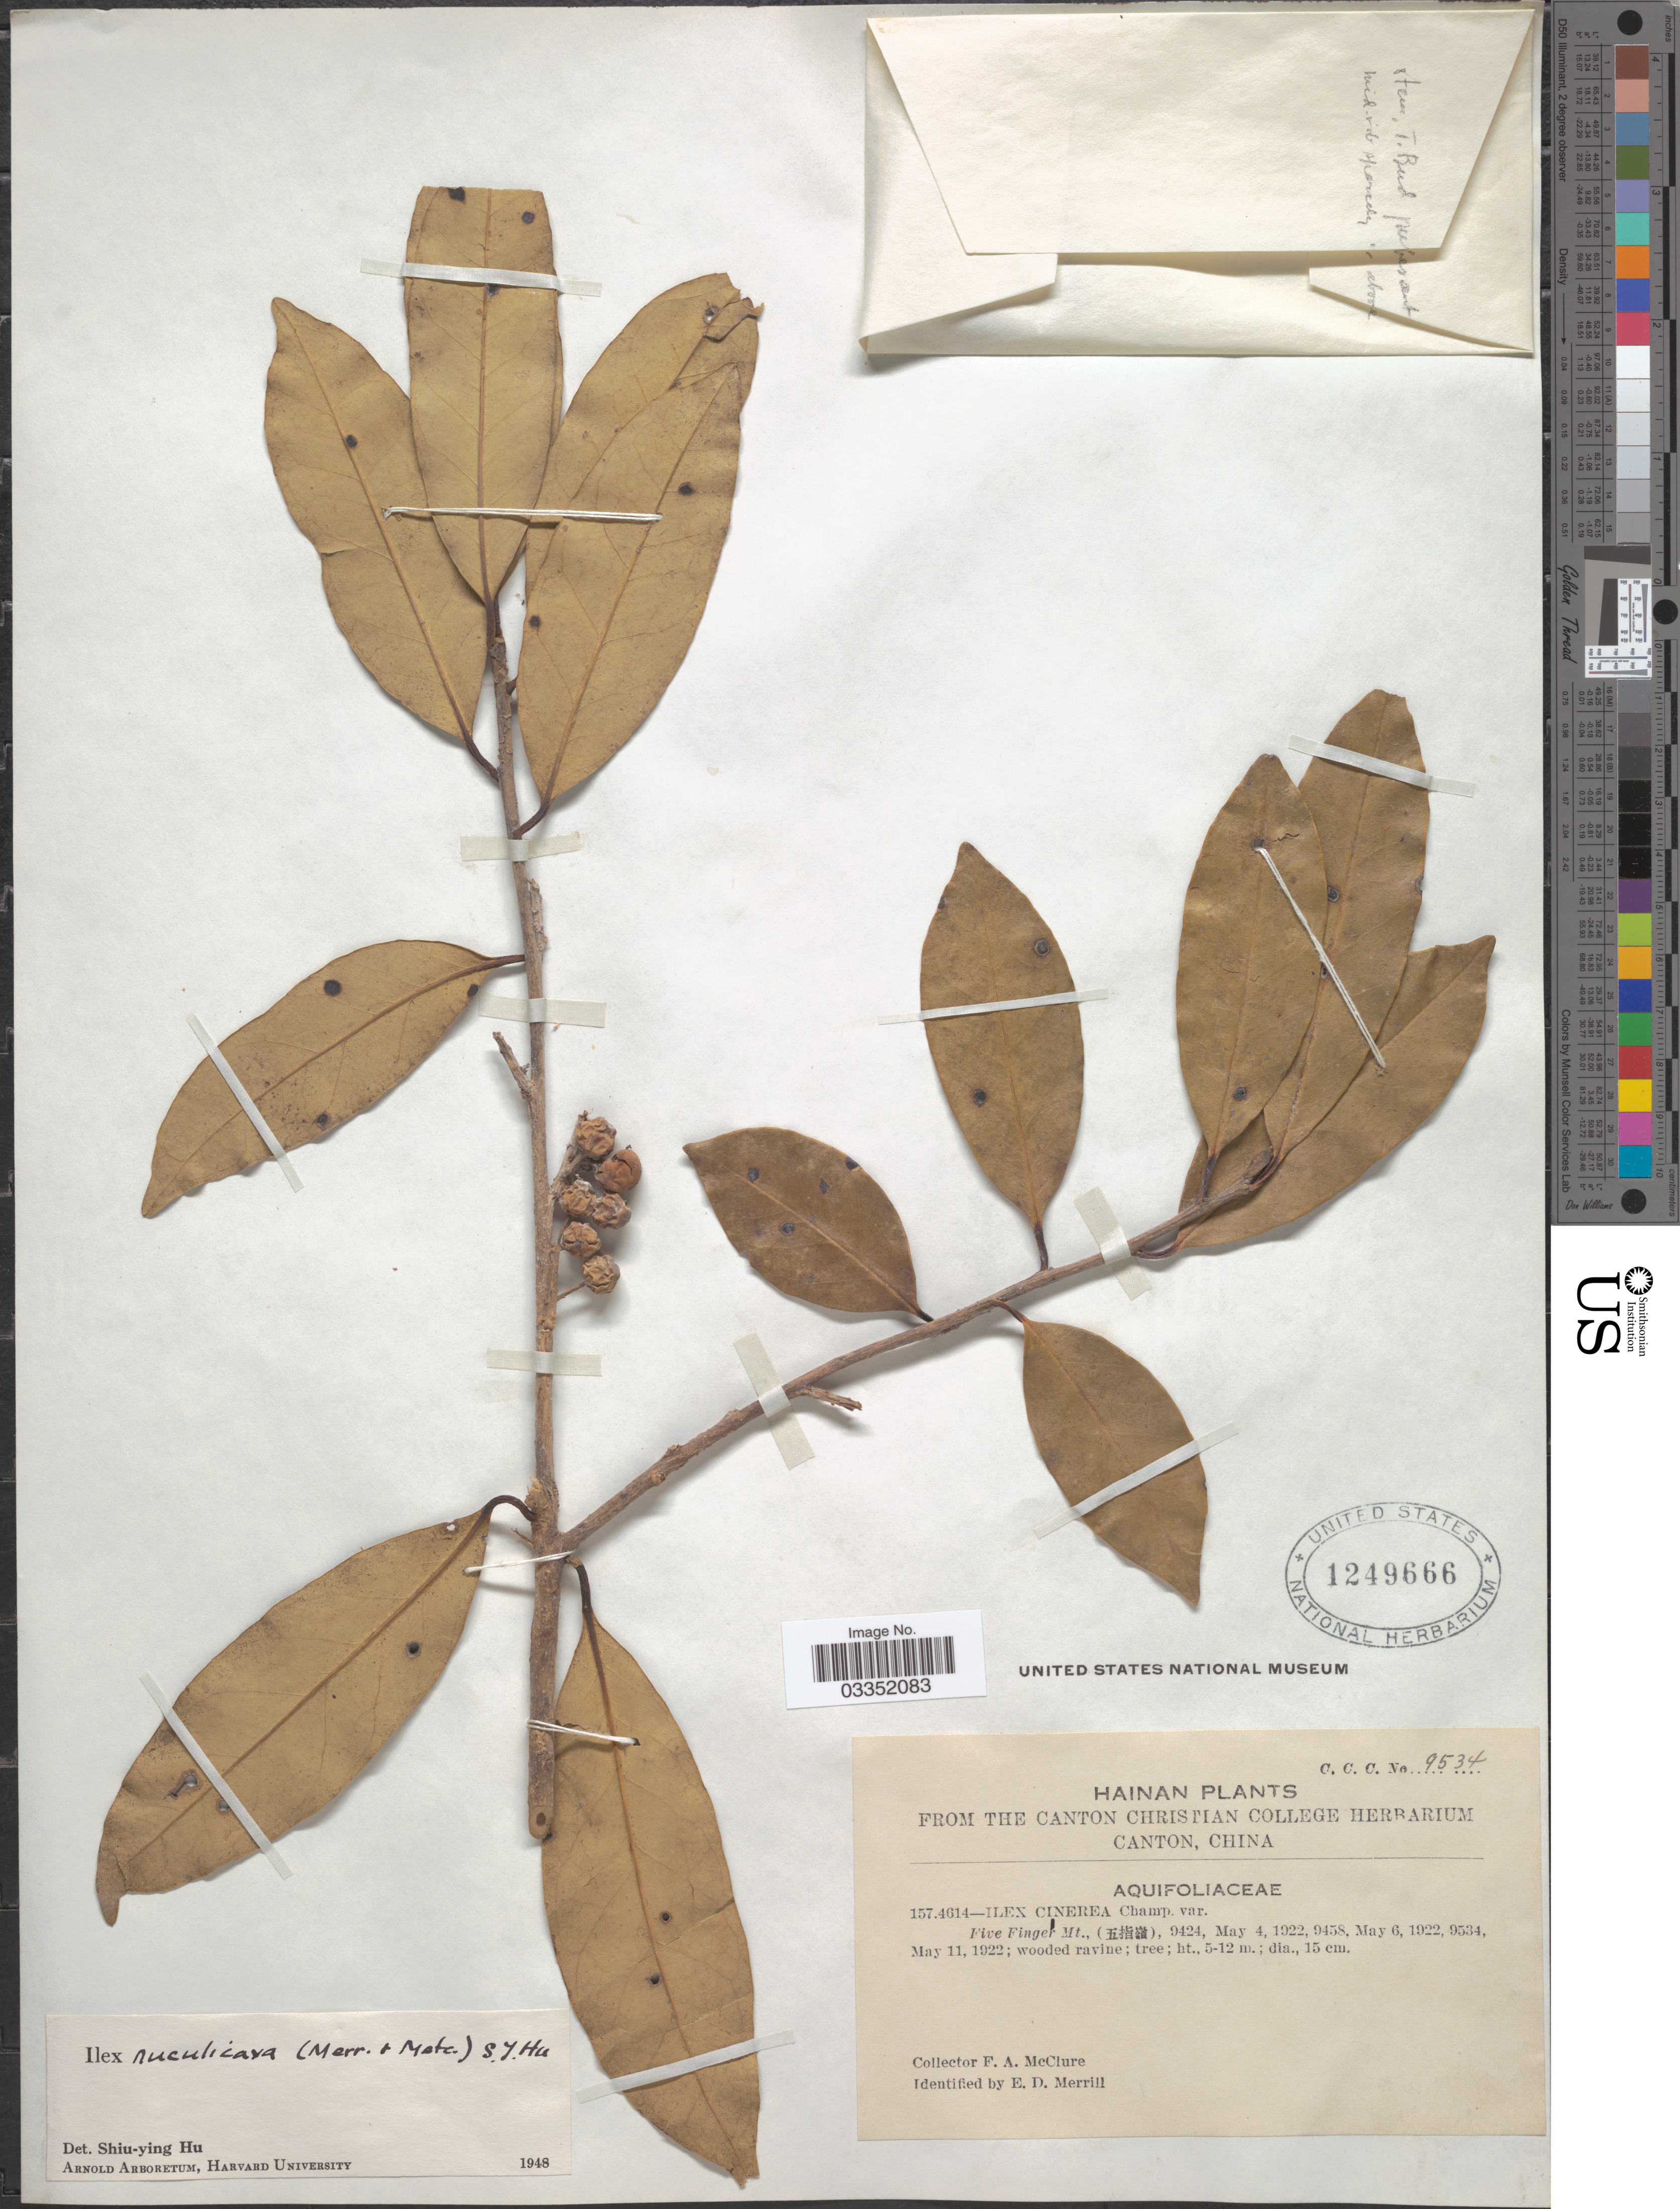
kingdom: Plantae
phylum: Tracheophyta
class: Magnoliopsida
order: Aquifoliales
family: Aquifoliaceae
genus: Ilex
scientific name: Ilex nuculicava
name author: S.Y. Hu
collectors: F. A. McClure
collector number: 9424/ 9458/ 9534?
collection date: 1922-05-04/1922-05-11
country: China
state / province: Hainan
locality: Five Finger Mt., (X).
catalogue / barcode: US 1249666